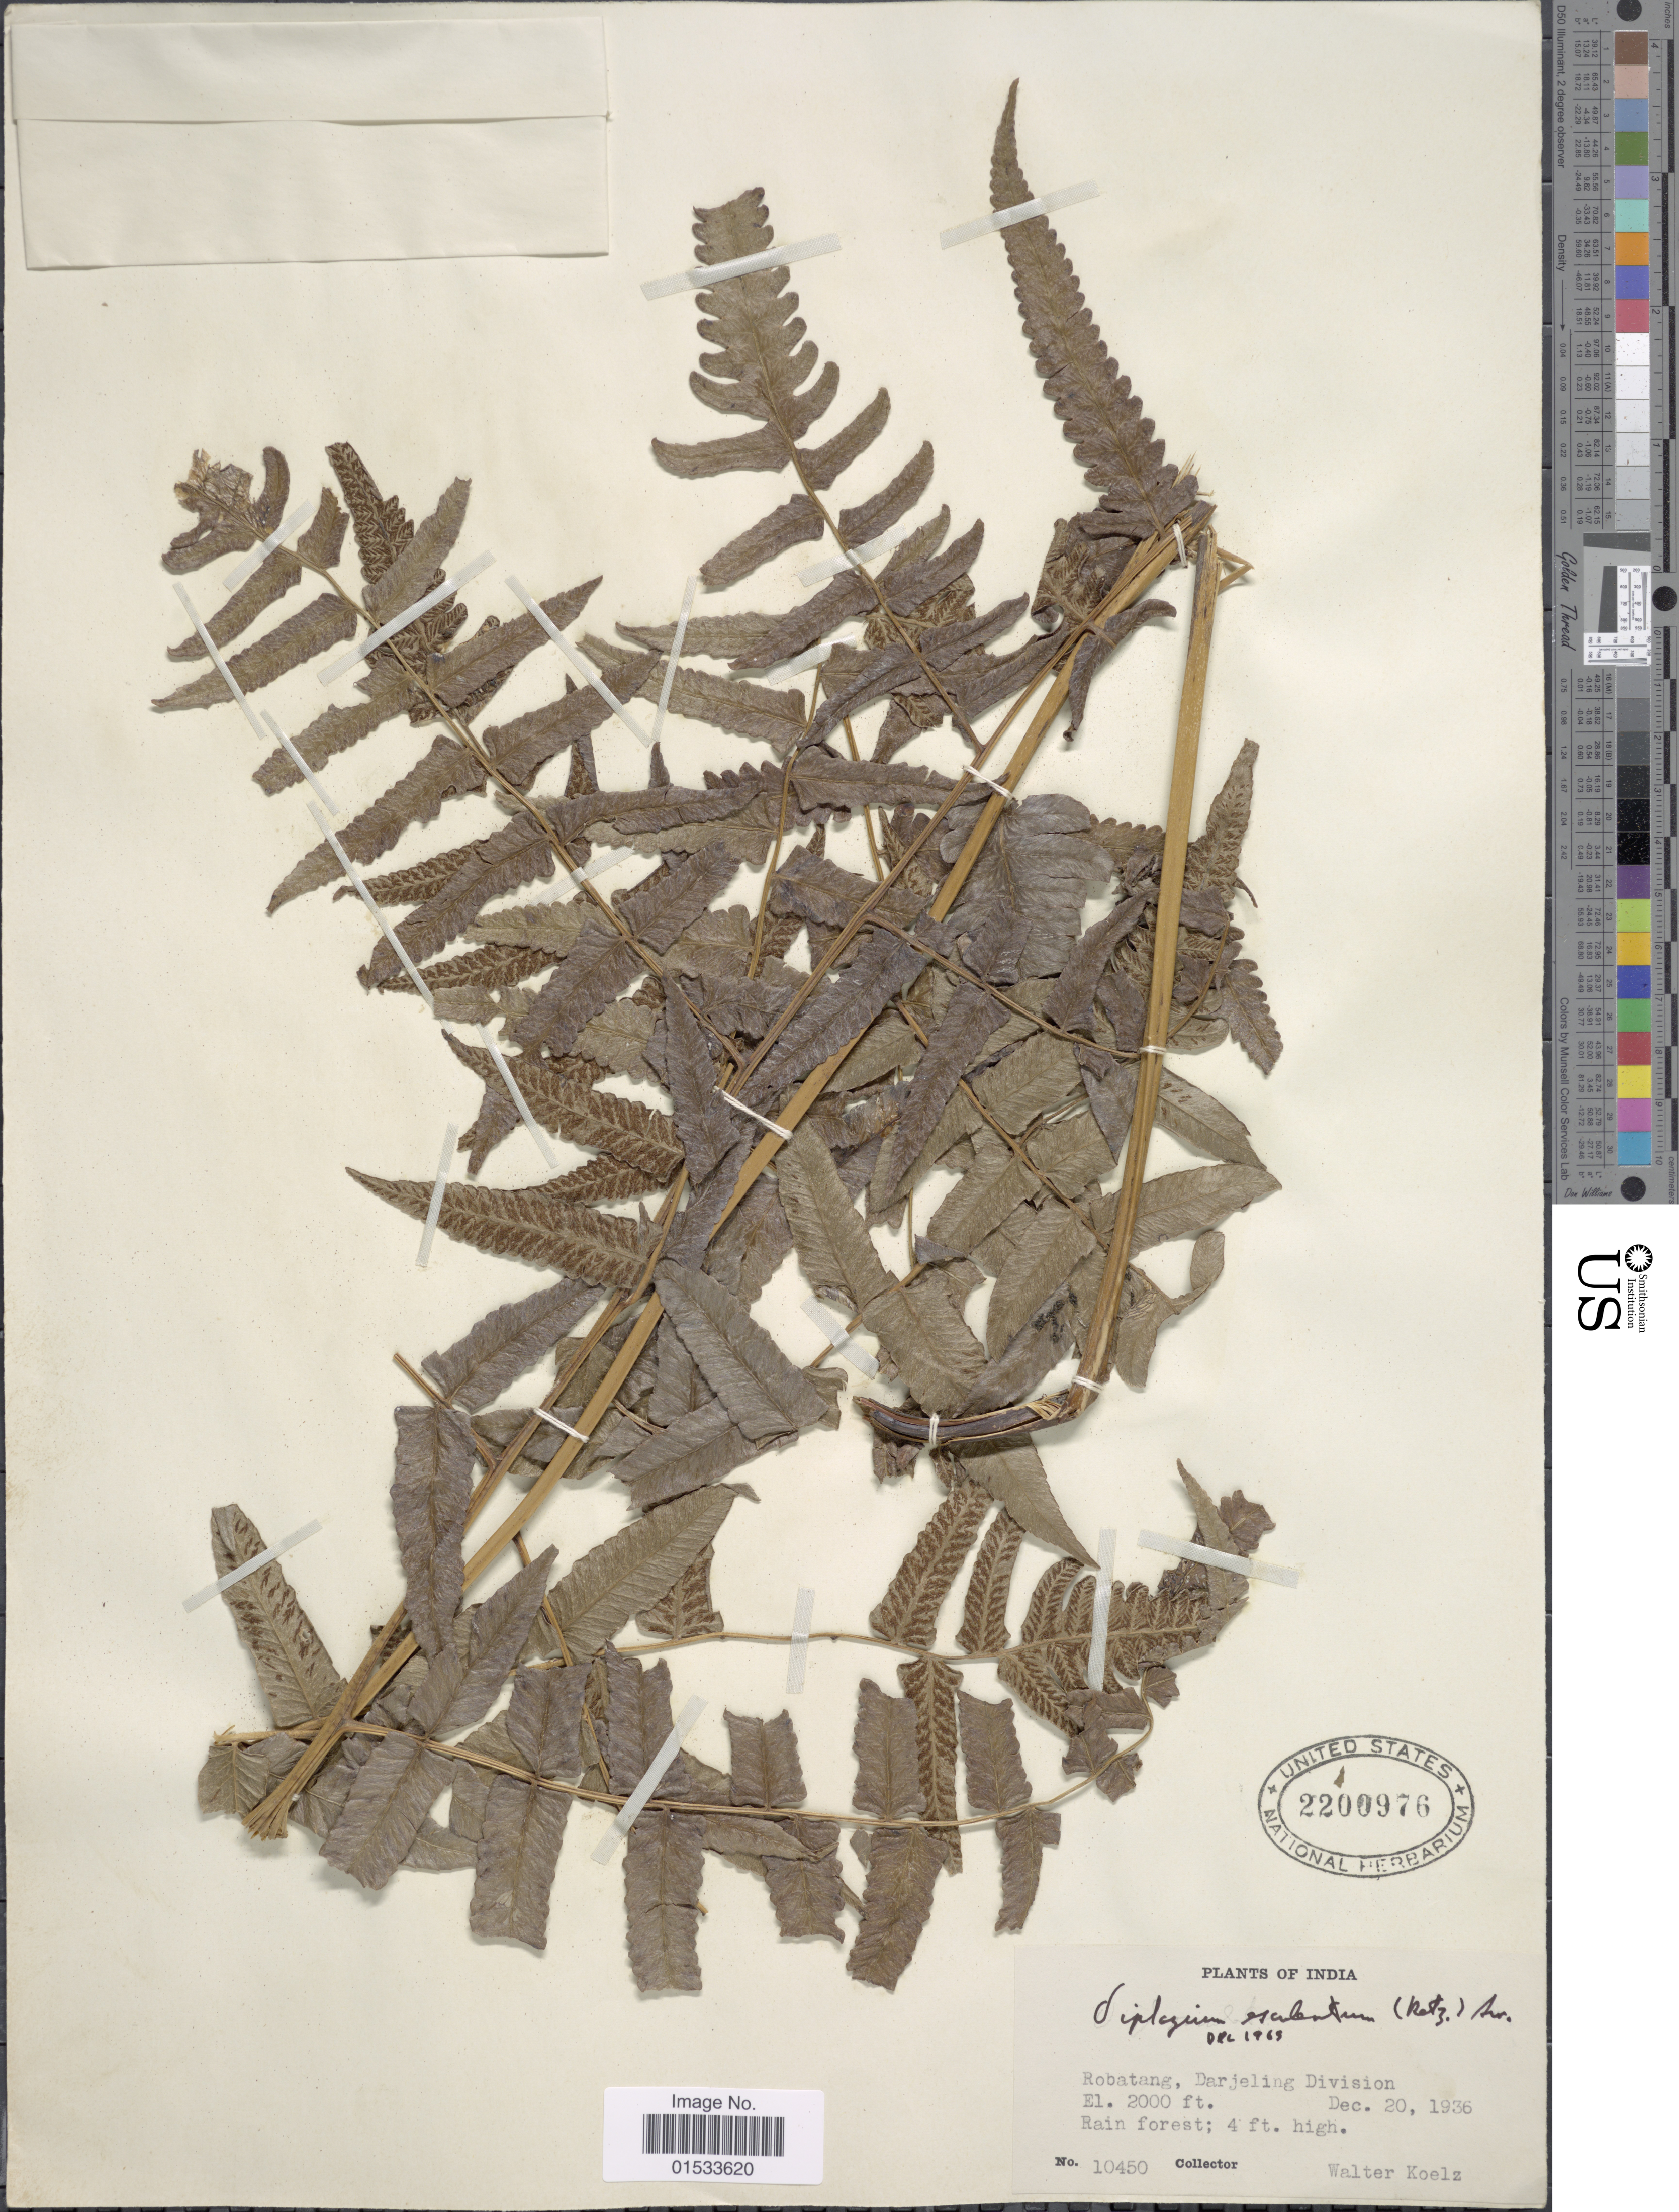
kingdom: Plantae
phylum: Tracheophyta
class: Polypodiopsida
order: Polypodiales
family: Athyriaceae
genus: Diplazium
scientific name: Diplazium esculentum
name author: (Retz.) Sw.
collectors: W. N. Koelz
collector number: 10450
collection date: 1936-12-20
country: India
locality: Robatang, Darjeling Division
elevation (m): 610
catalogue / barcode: US 2200976